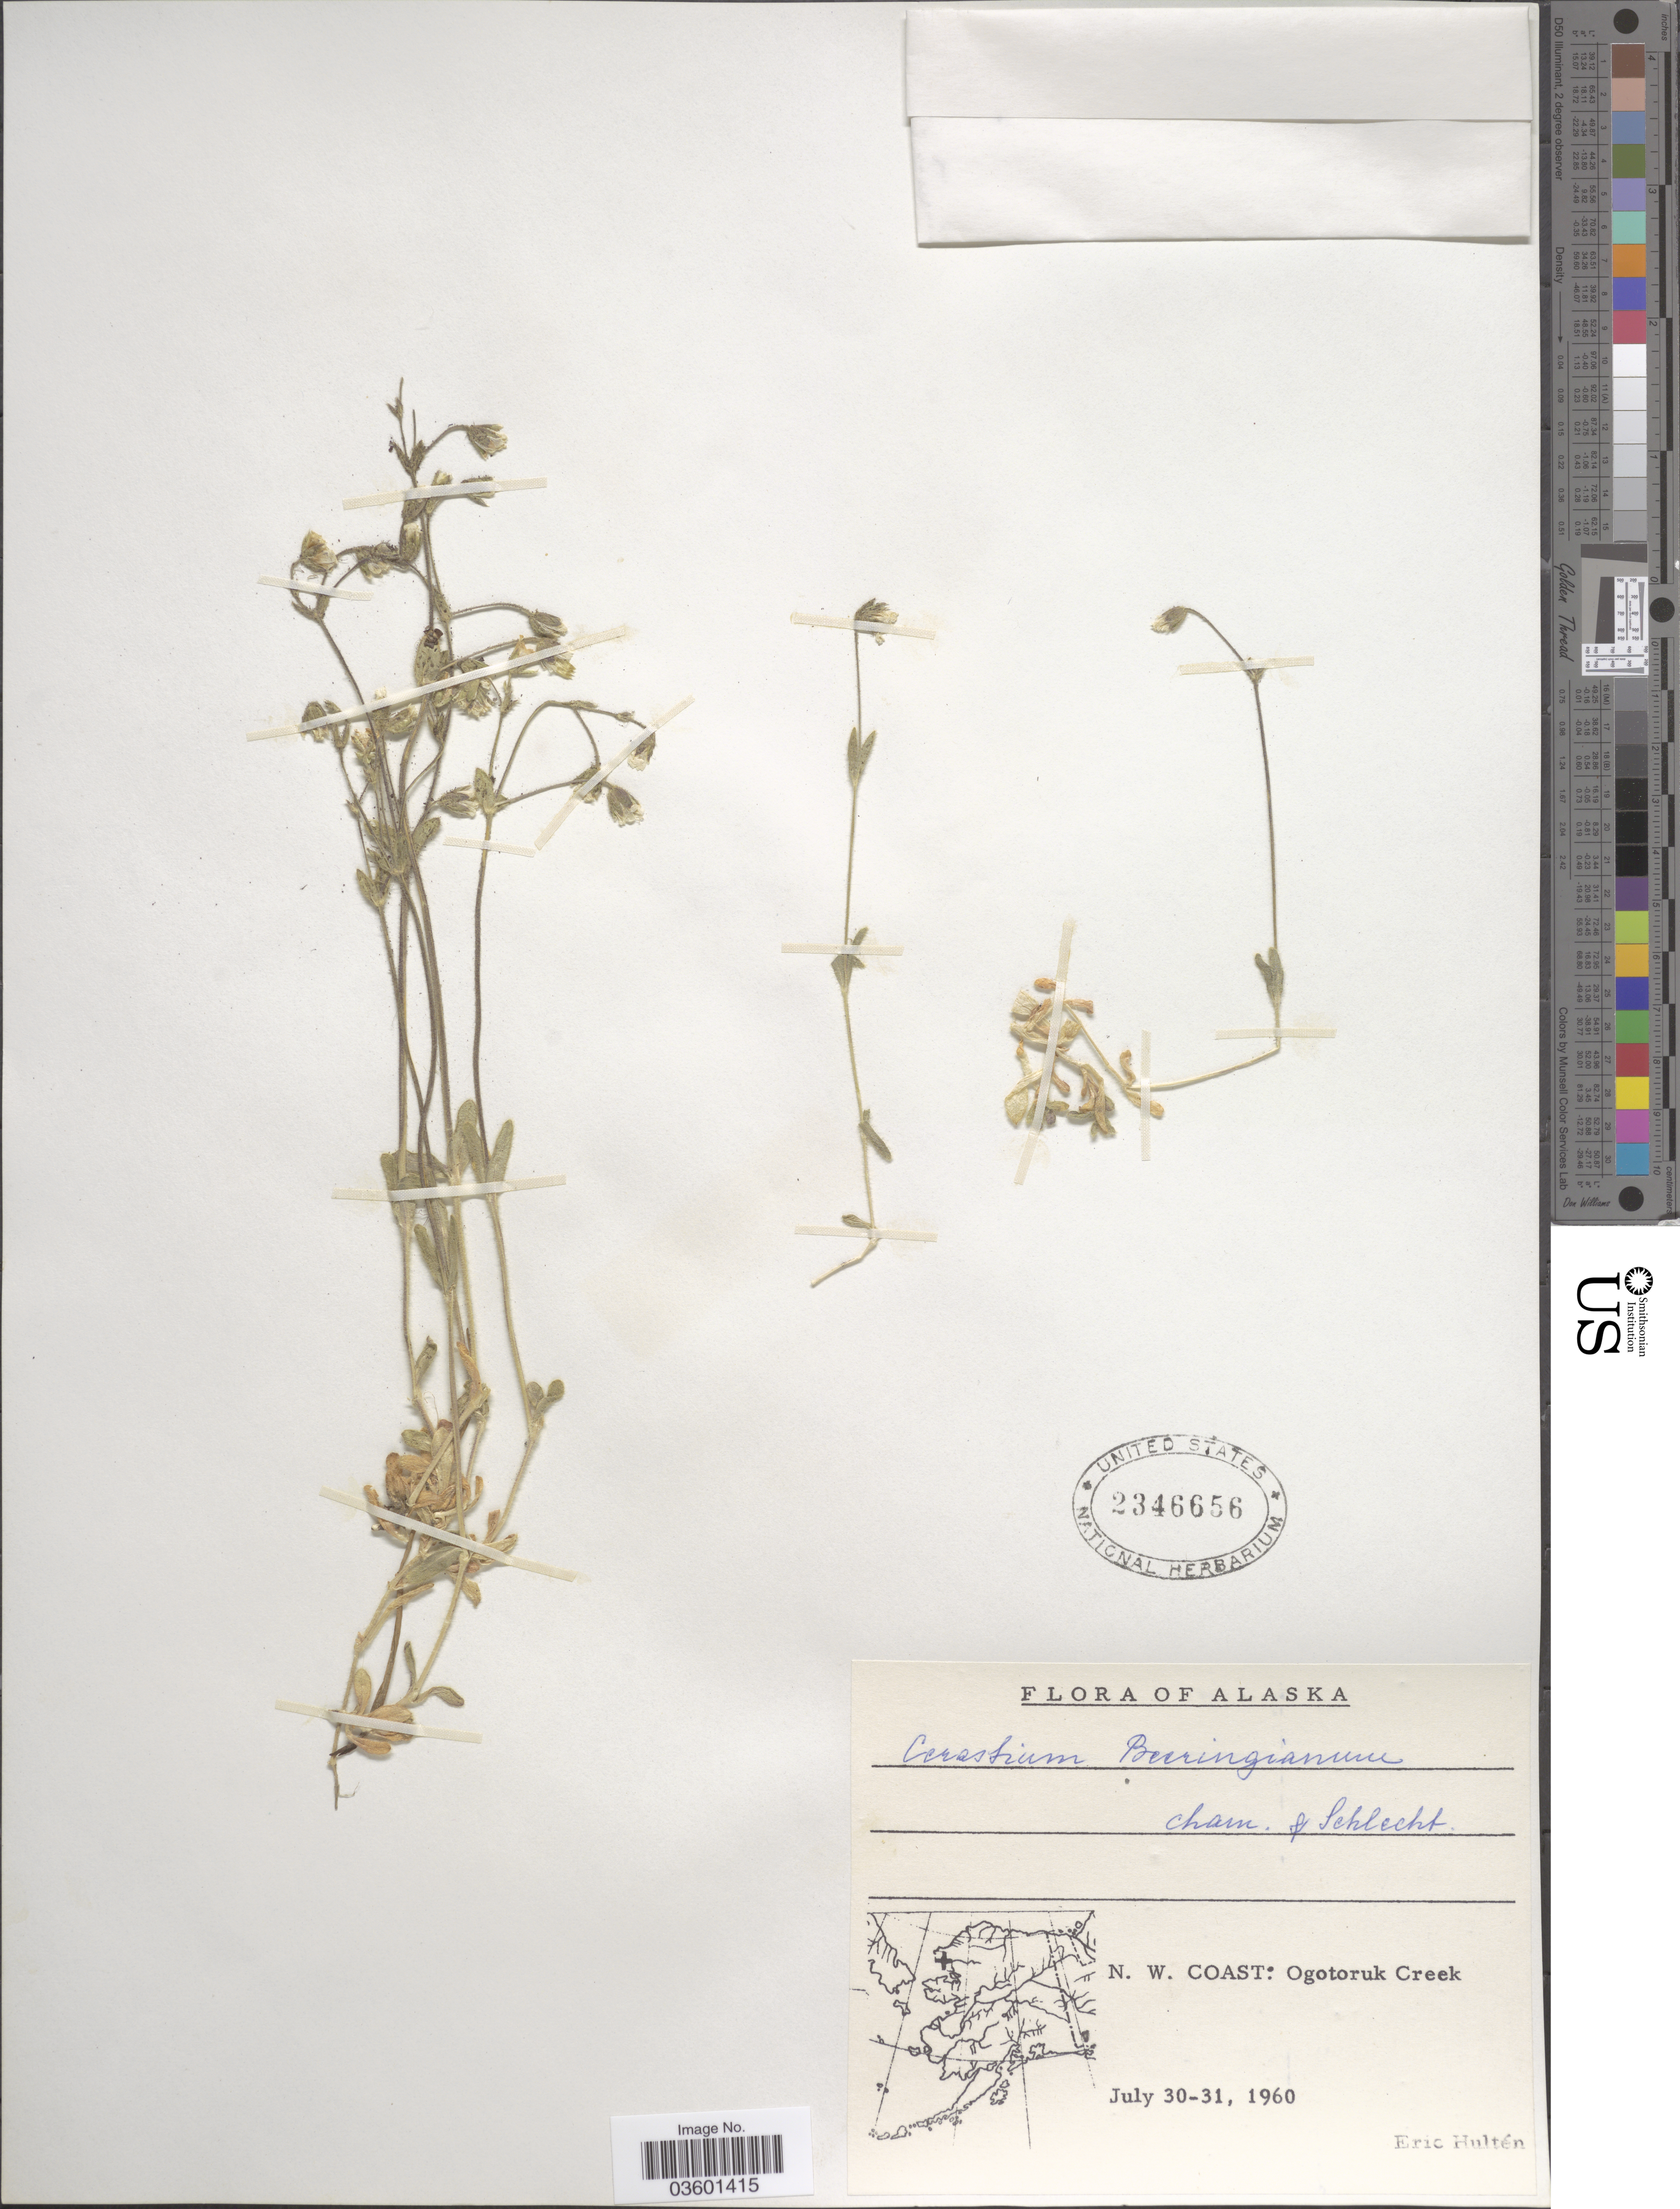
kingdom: Plantae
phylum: Tracheophyta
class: Magnoliopsida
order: Caryophyllales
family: Caryophyllaceae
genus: Cerastium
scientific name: Cerastium beeringianum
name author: Cham. & Schltdl.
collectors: E. G. Hultén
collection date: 1960-07-30/1960-07-31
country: United States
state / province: Alaska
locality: N. W. Coast: Ogotoruk Creek.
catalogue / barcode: US 2346656